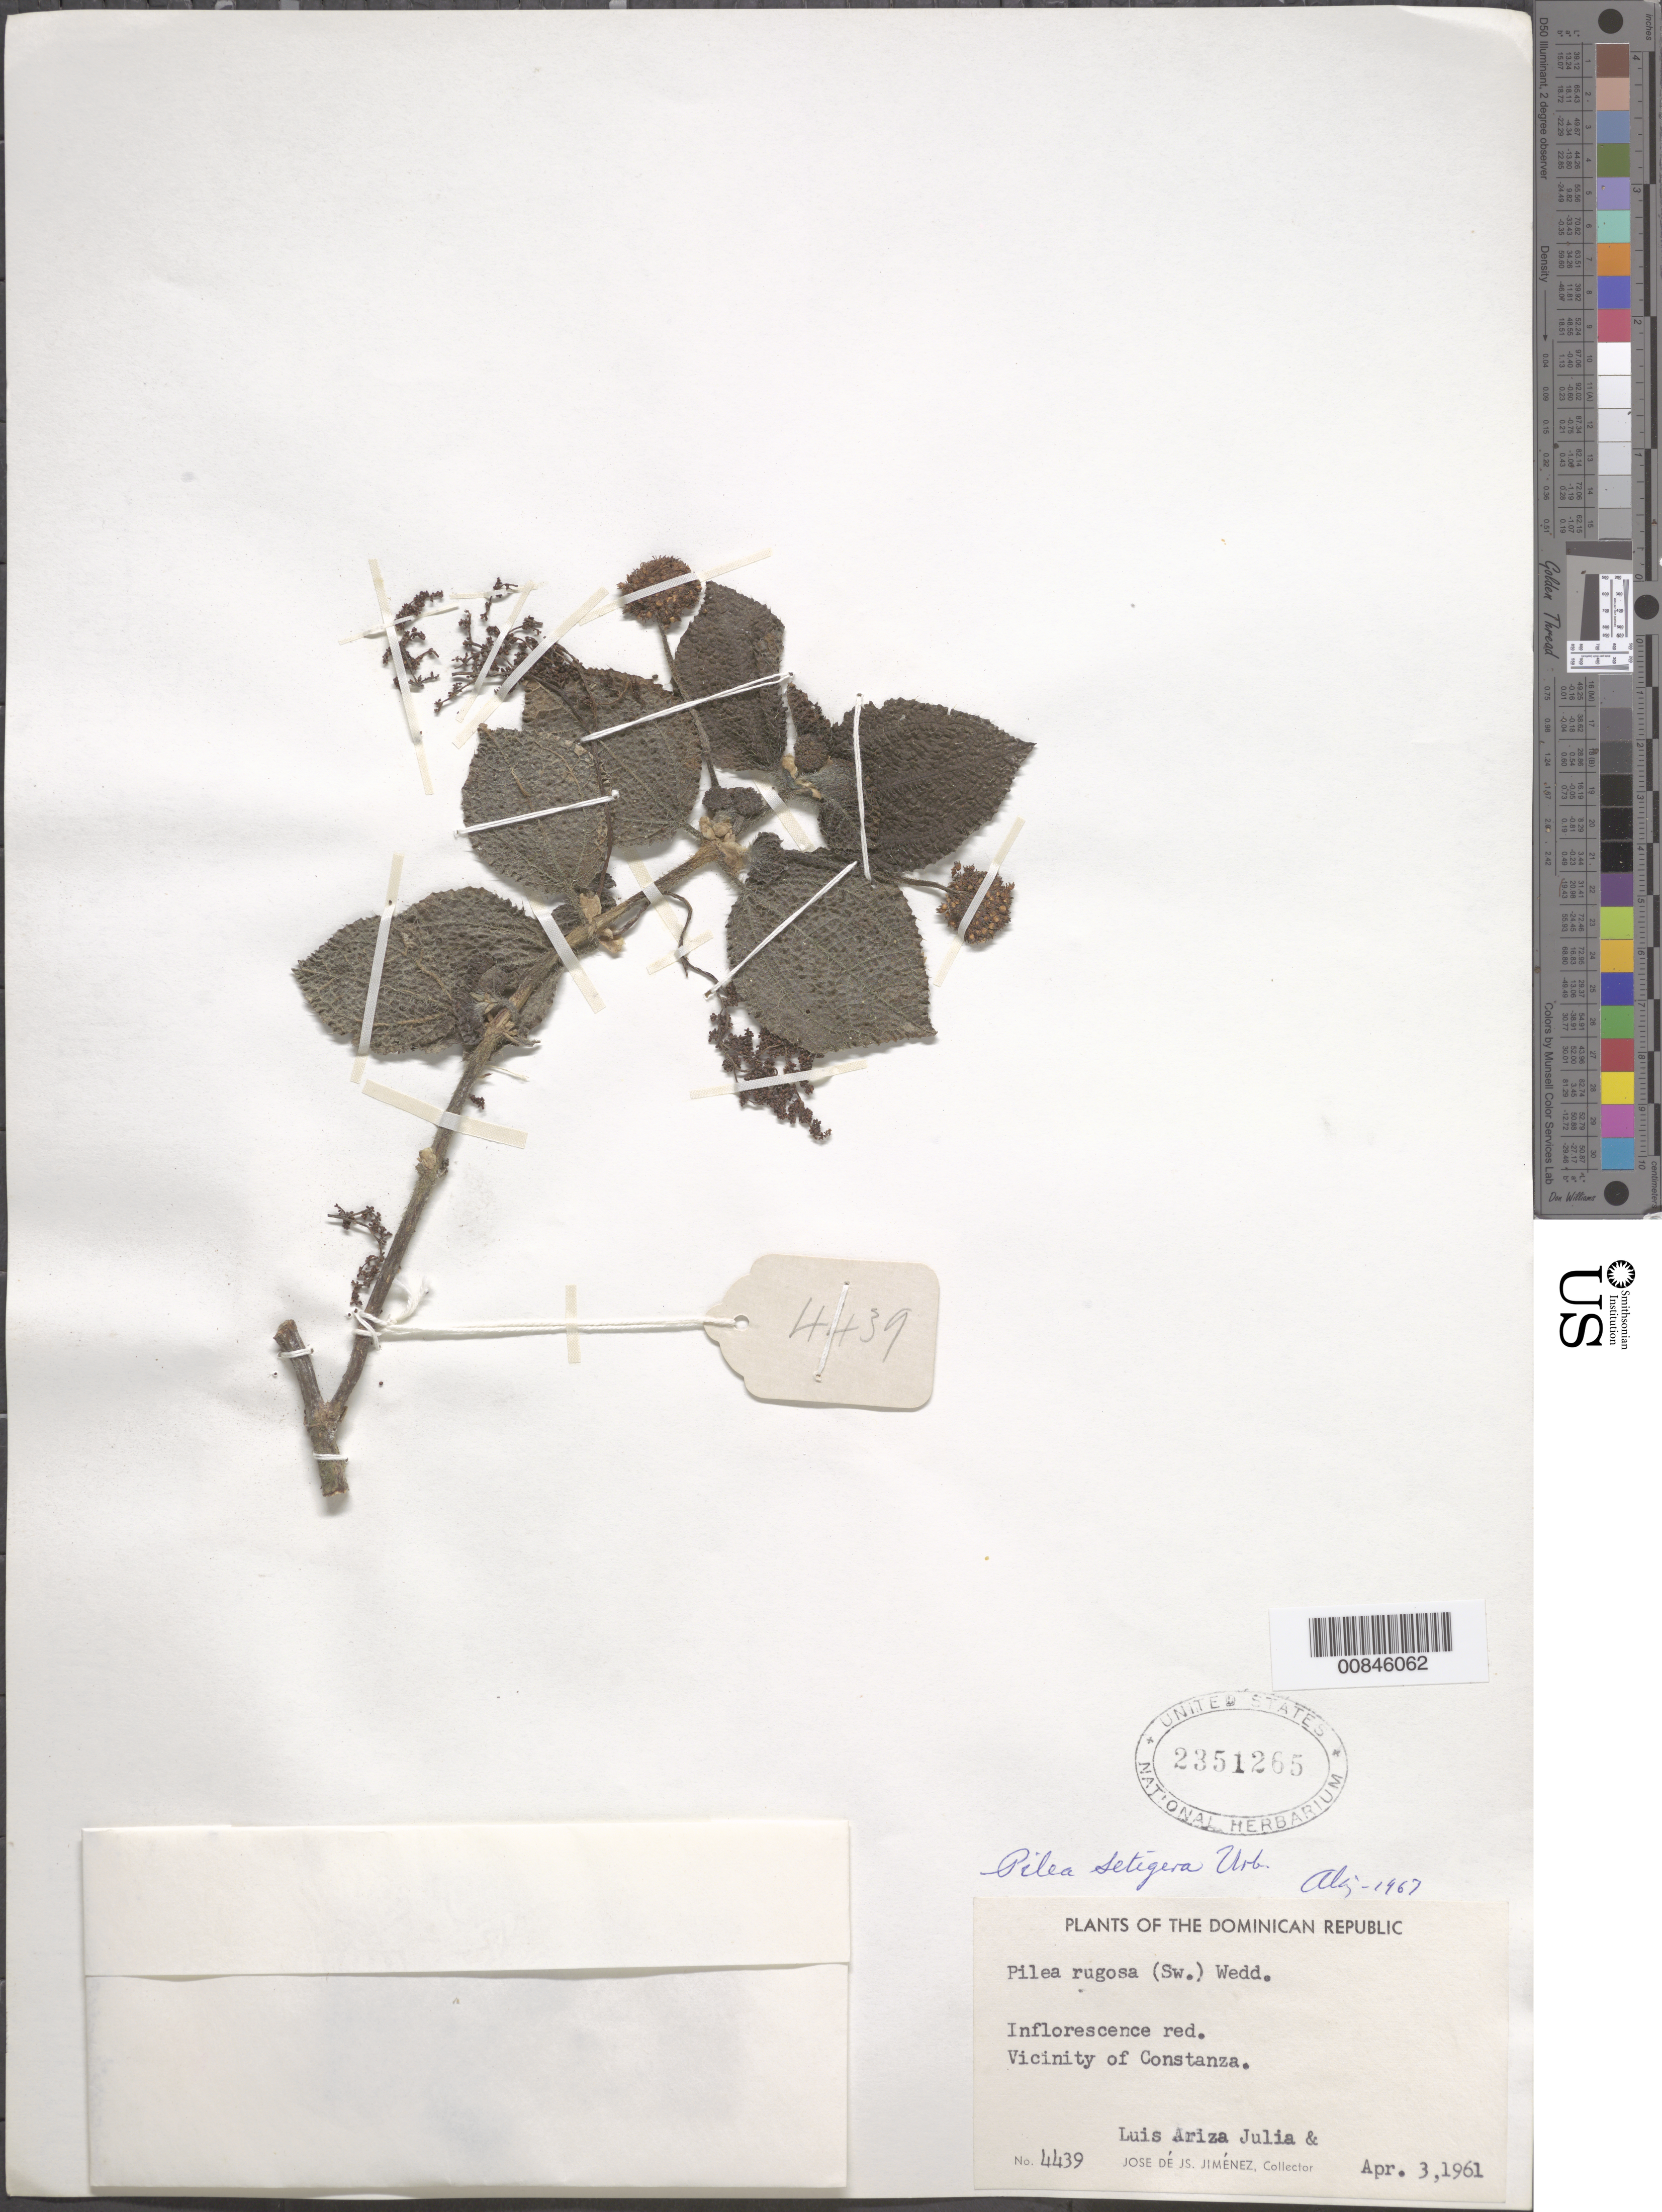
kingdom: Plantae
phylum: Tracheophyta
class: Magnoliopsida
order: Rosales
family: Urticaceae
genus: Pilea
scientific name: Pilea setigera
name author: Urb.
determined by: Liogier, Alain H.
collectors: J. J. Jiménez & L. Ariza-Julia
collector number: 4439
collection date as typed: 03 Apr 1961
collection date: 1961-04-03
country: Dominican Republic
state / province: La Vega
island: Hispaniola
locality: Vicinity of Constanza.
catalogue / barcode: US 2351265